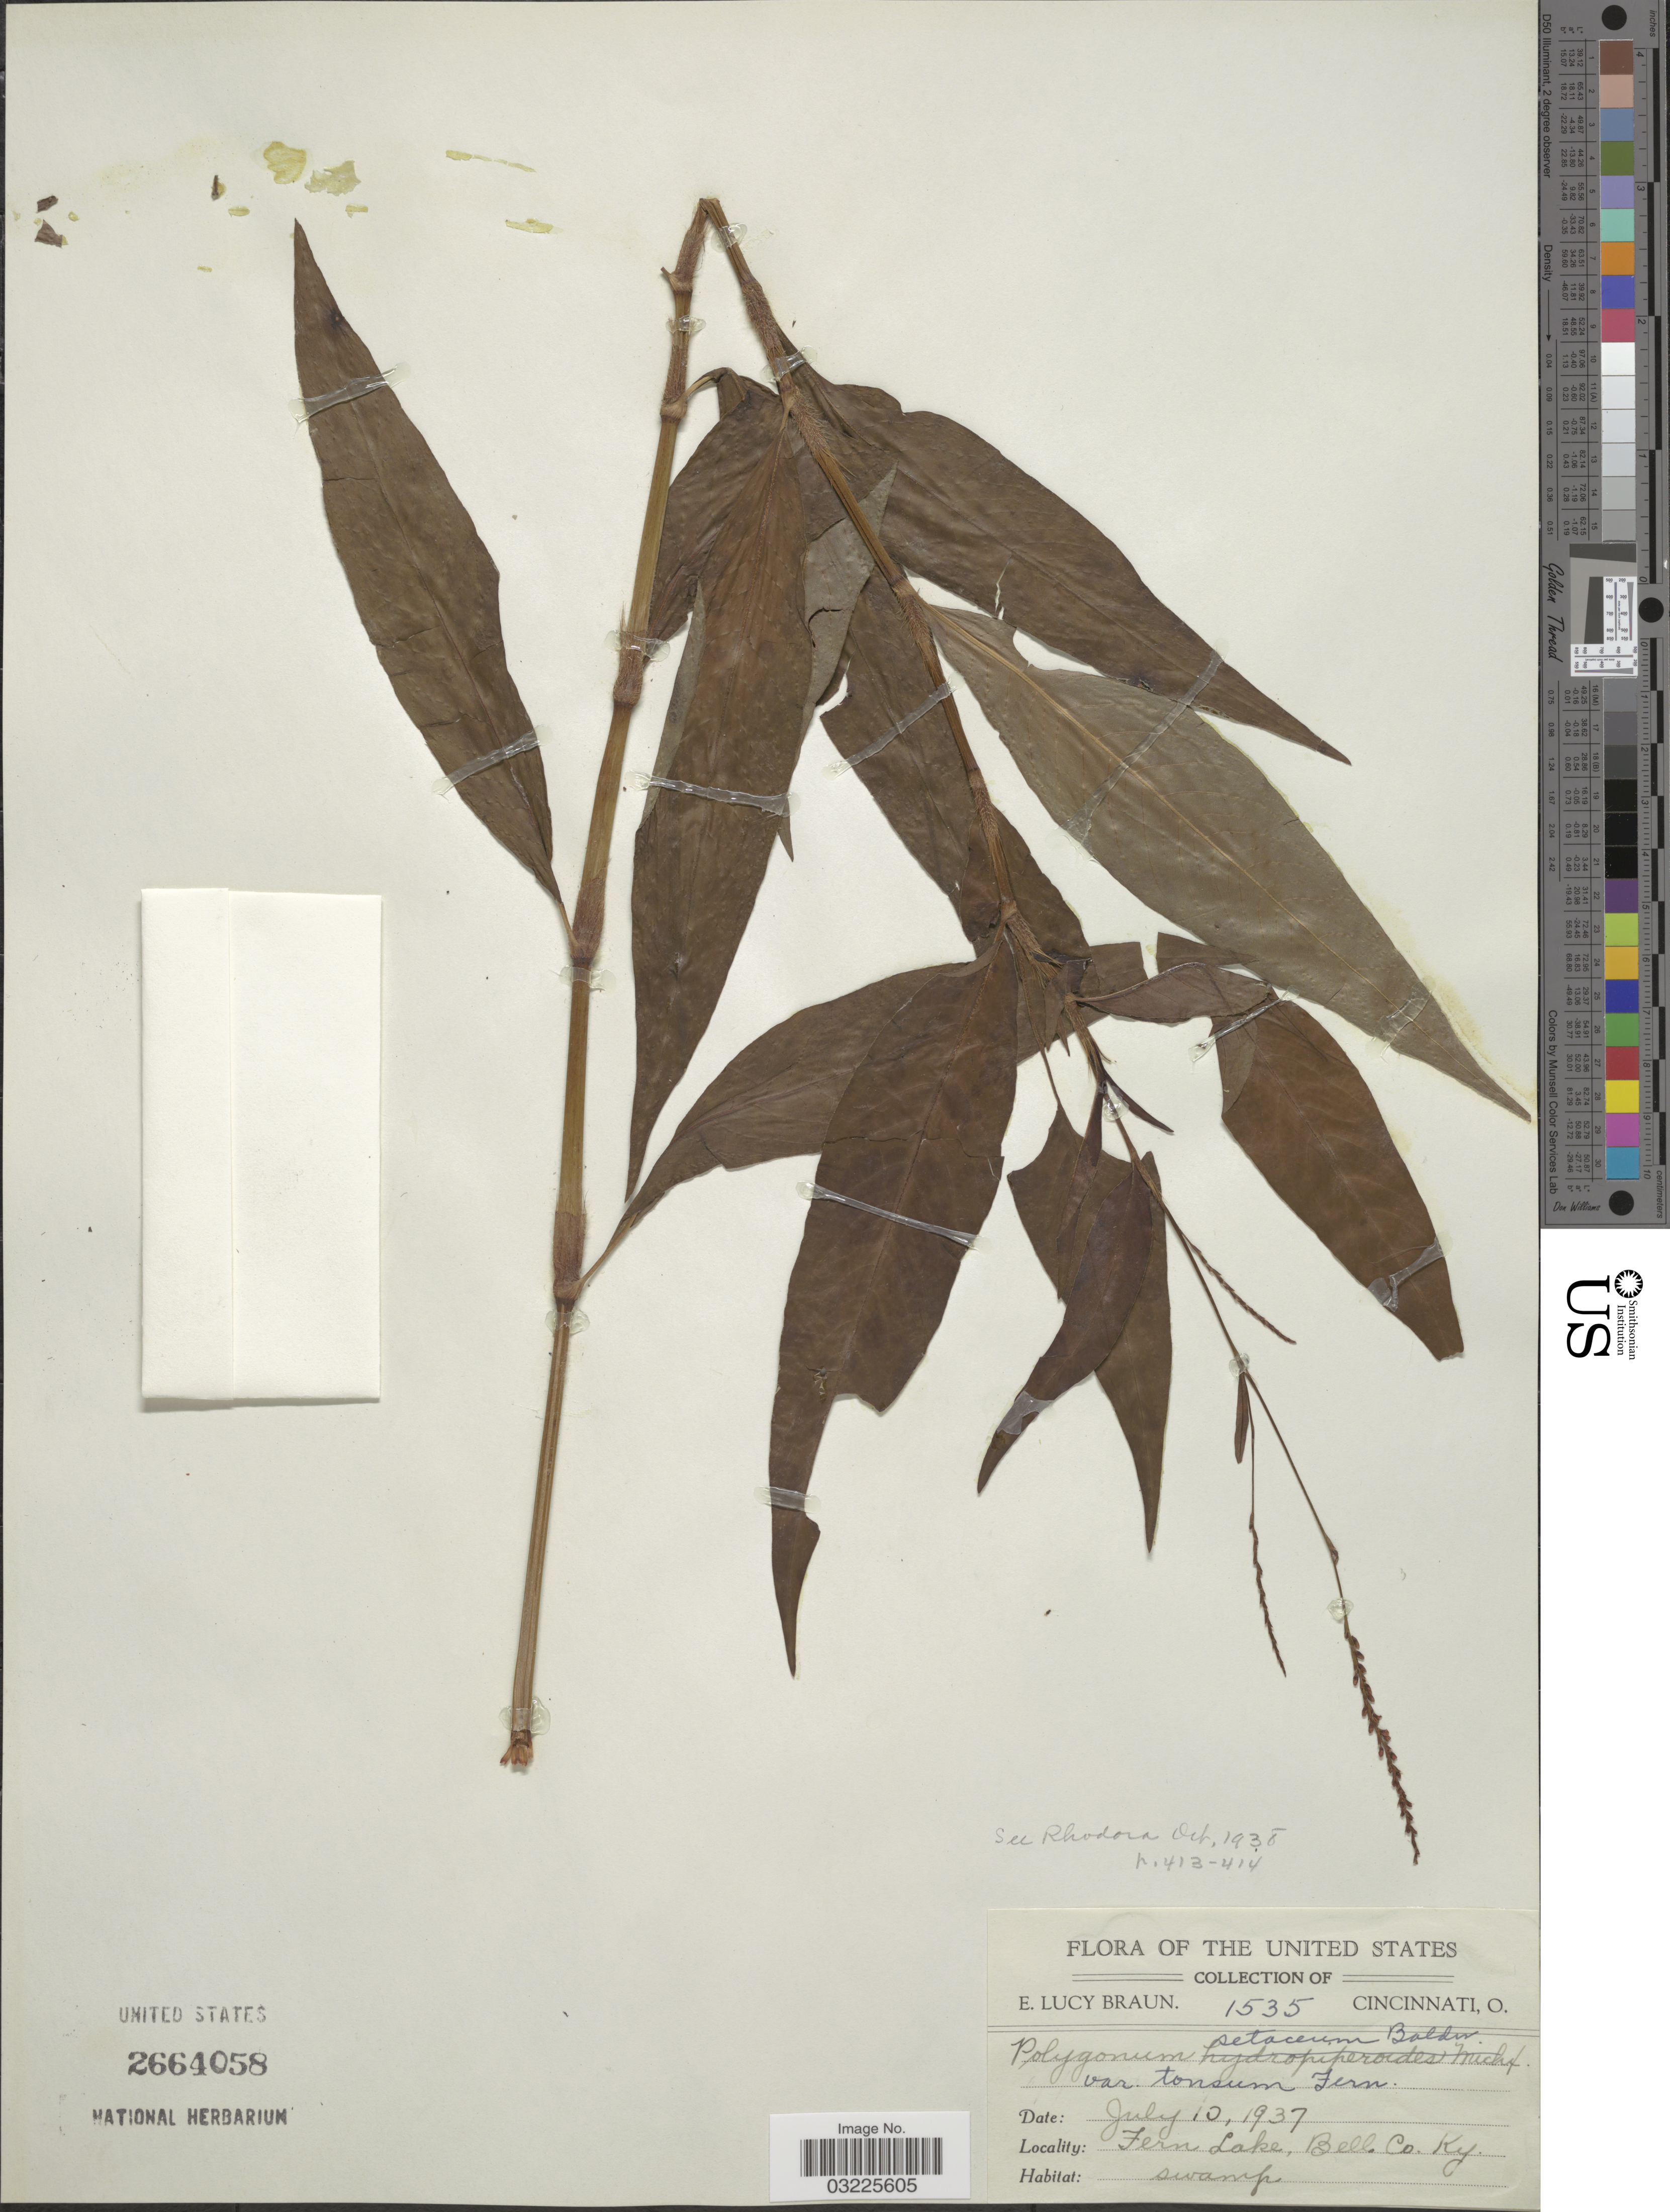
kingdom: Plantae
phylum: Tracheophyta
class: Magnoliopsida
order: Caryophyllales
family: Polygonaceae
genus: Persicaria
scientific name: Persicaria setacea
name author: Small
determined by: Atha, D. E.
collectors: E. L. Braun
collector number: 1535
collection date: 1937-07-10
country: United States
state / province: Kentucky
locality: Fern Lake, Bell Co.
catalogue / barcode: US 2664058